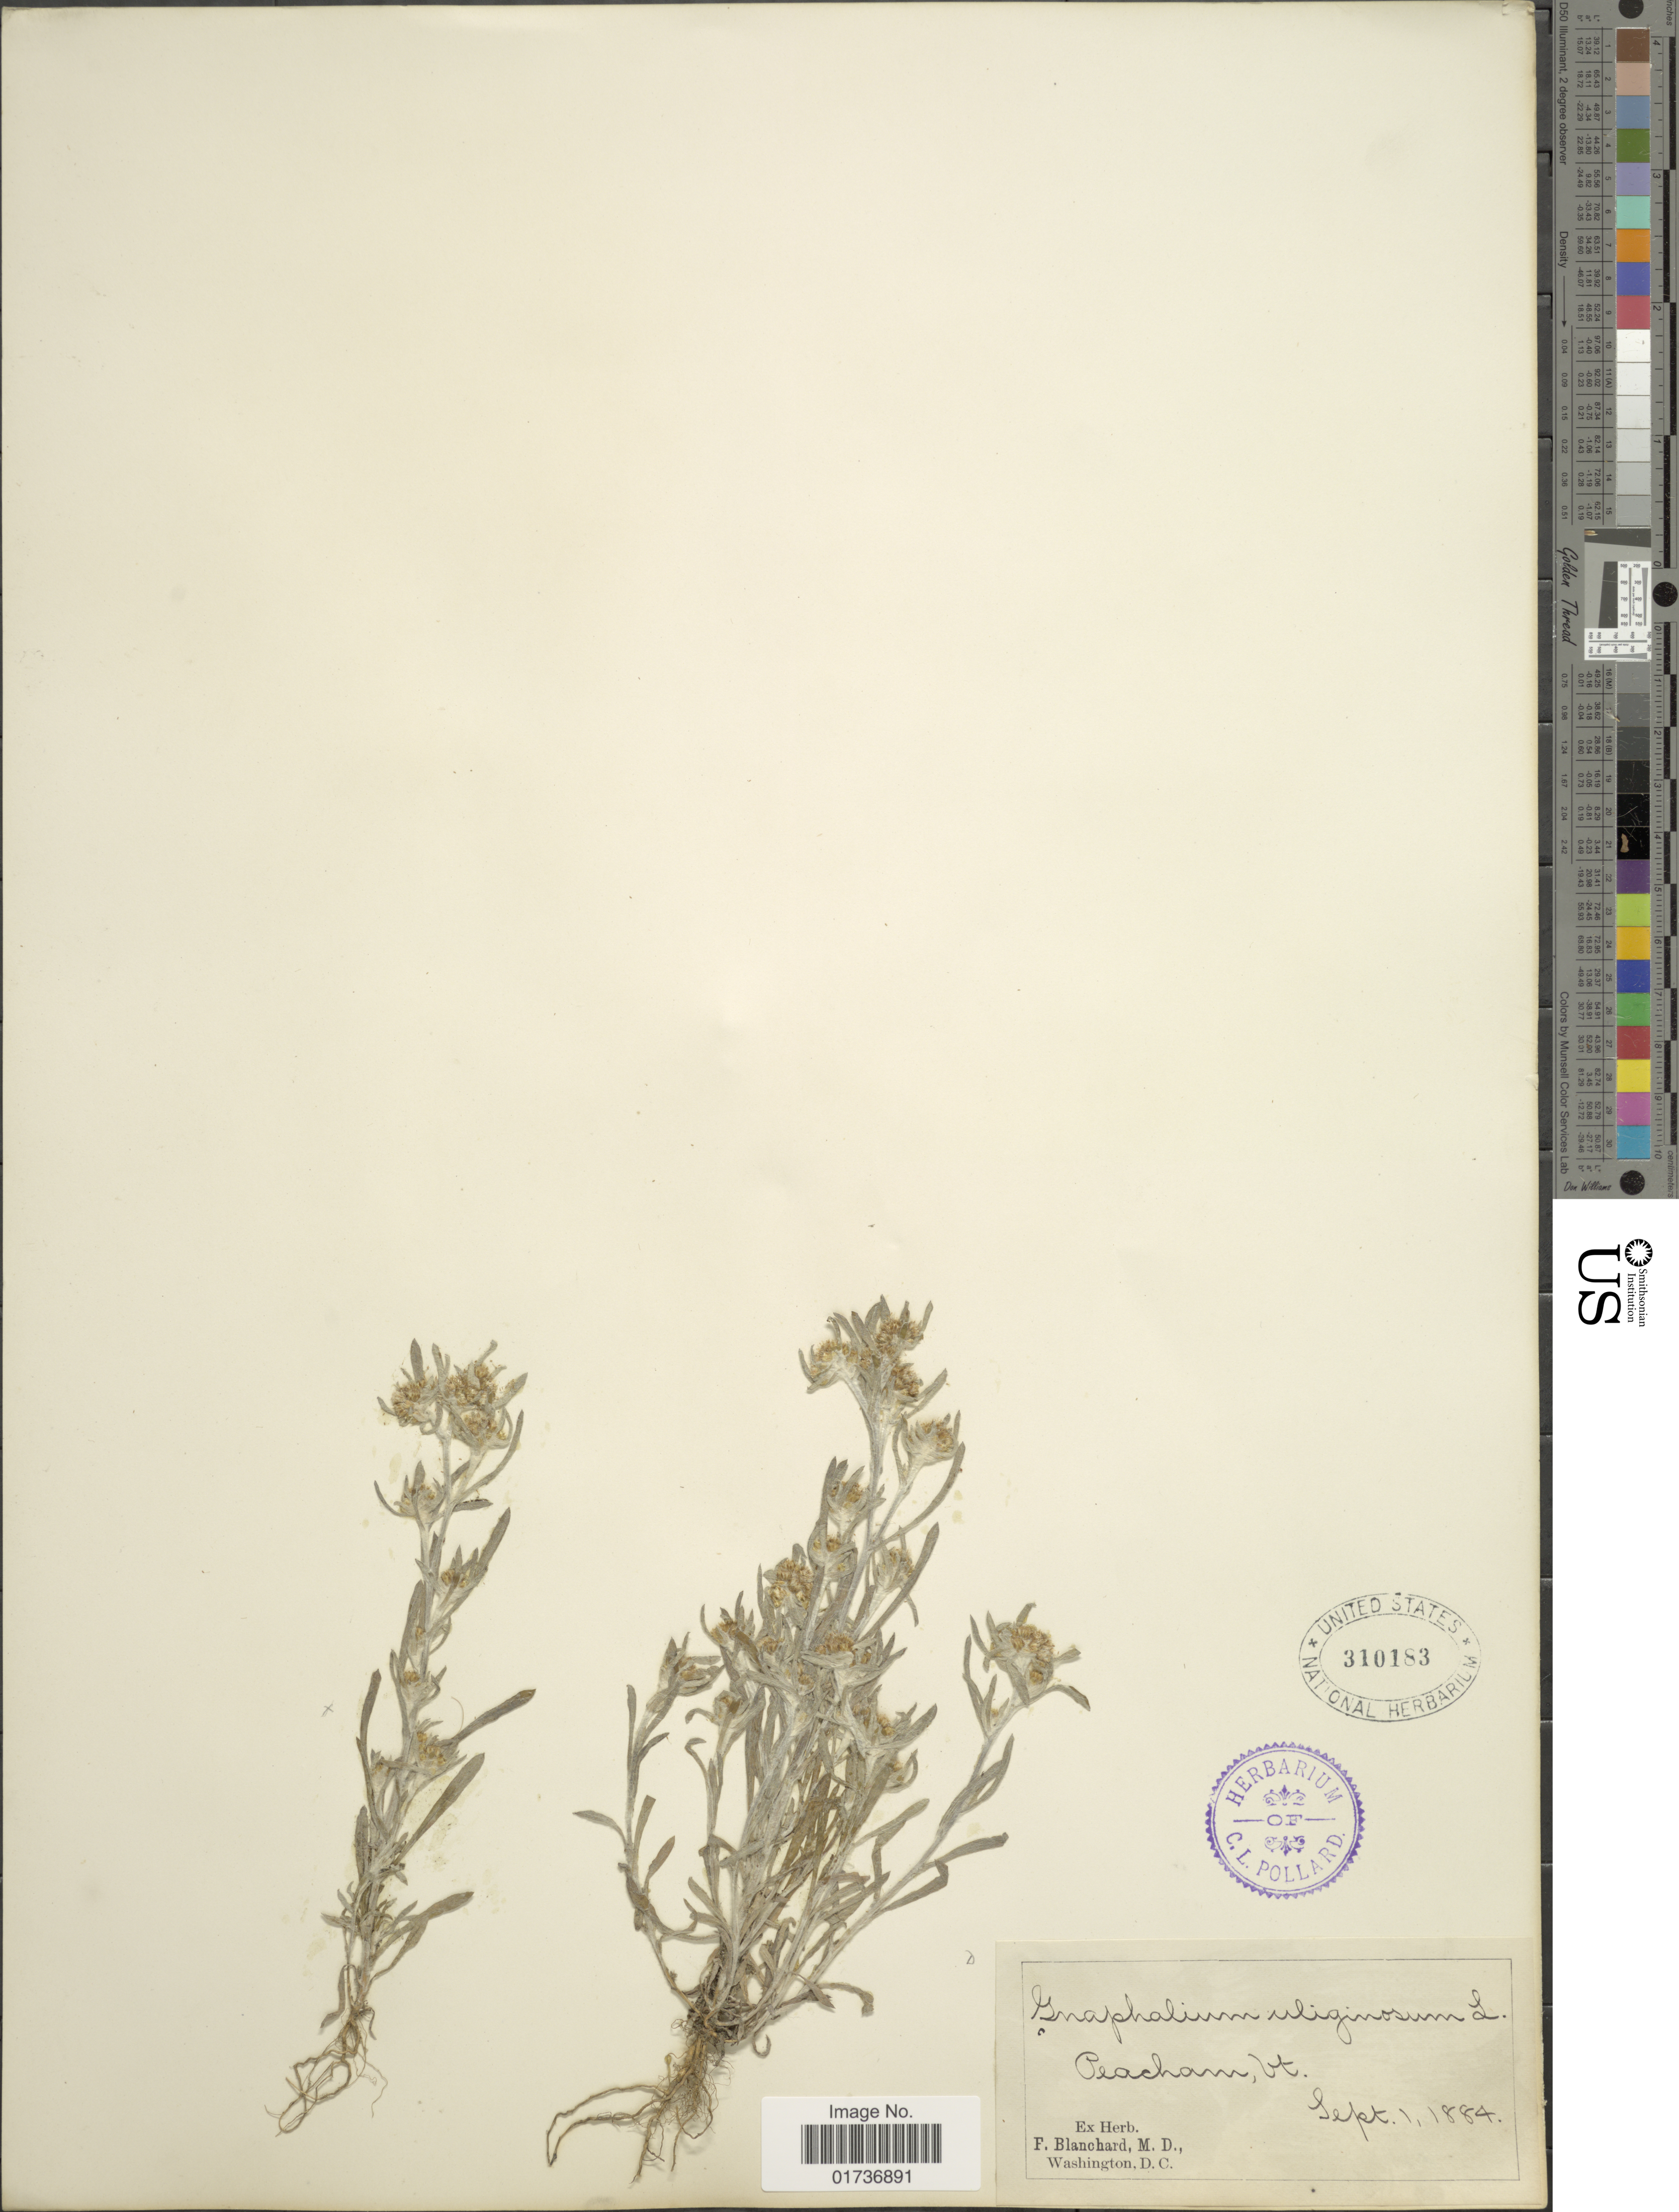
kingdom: Plantae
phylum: Tracheophyta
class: Magnoliopsida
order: Asterales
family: Asteraceae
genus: Gnaphalium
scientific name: Gnaphalium uliginosum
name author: L.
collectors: ex herb. F. Blanchard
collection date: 1884-09-01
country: United States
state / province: Vermont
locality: Peacham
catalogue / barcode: US 310183